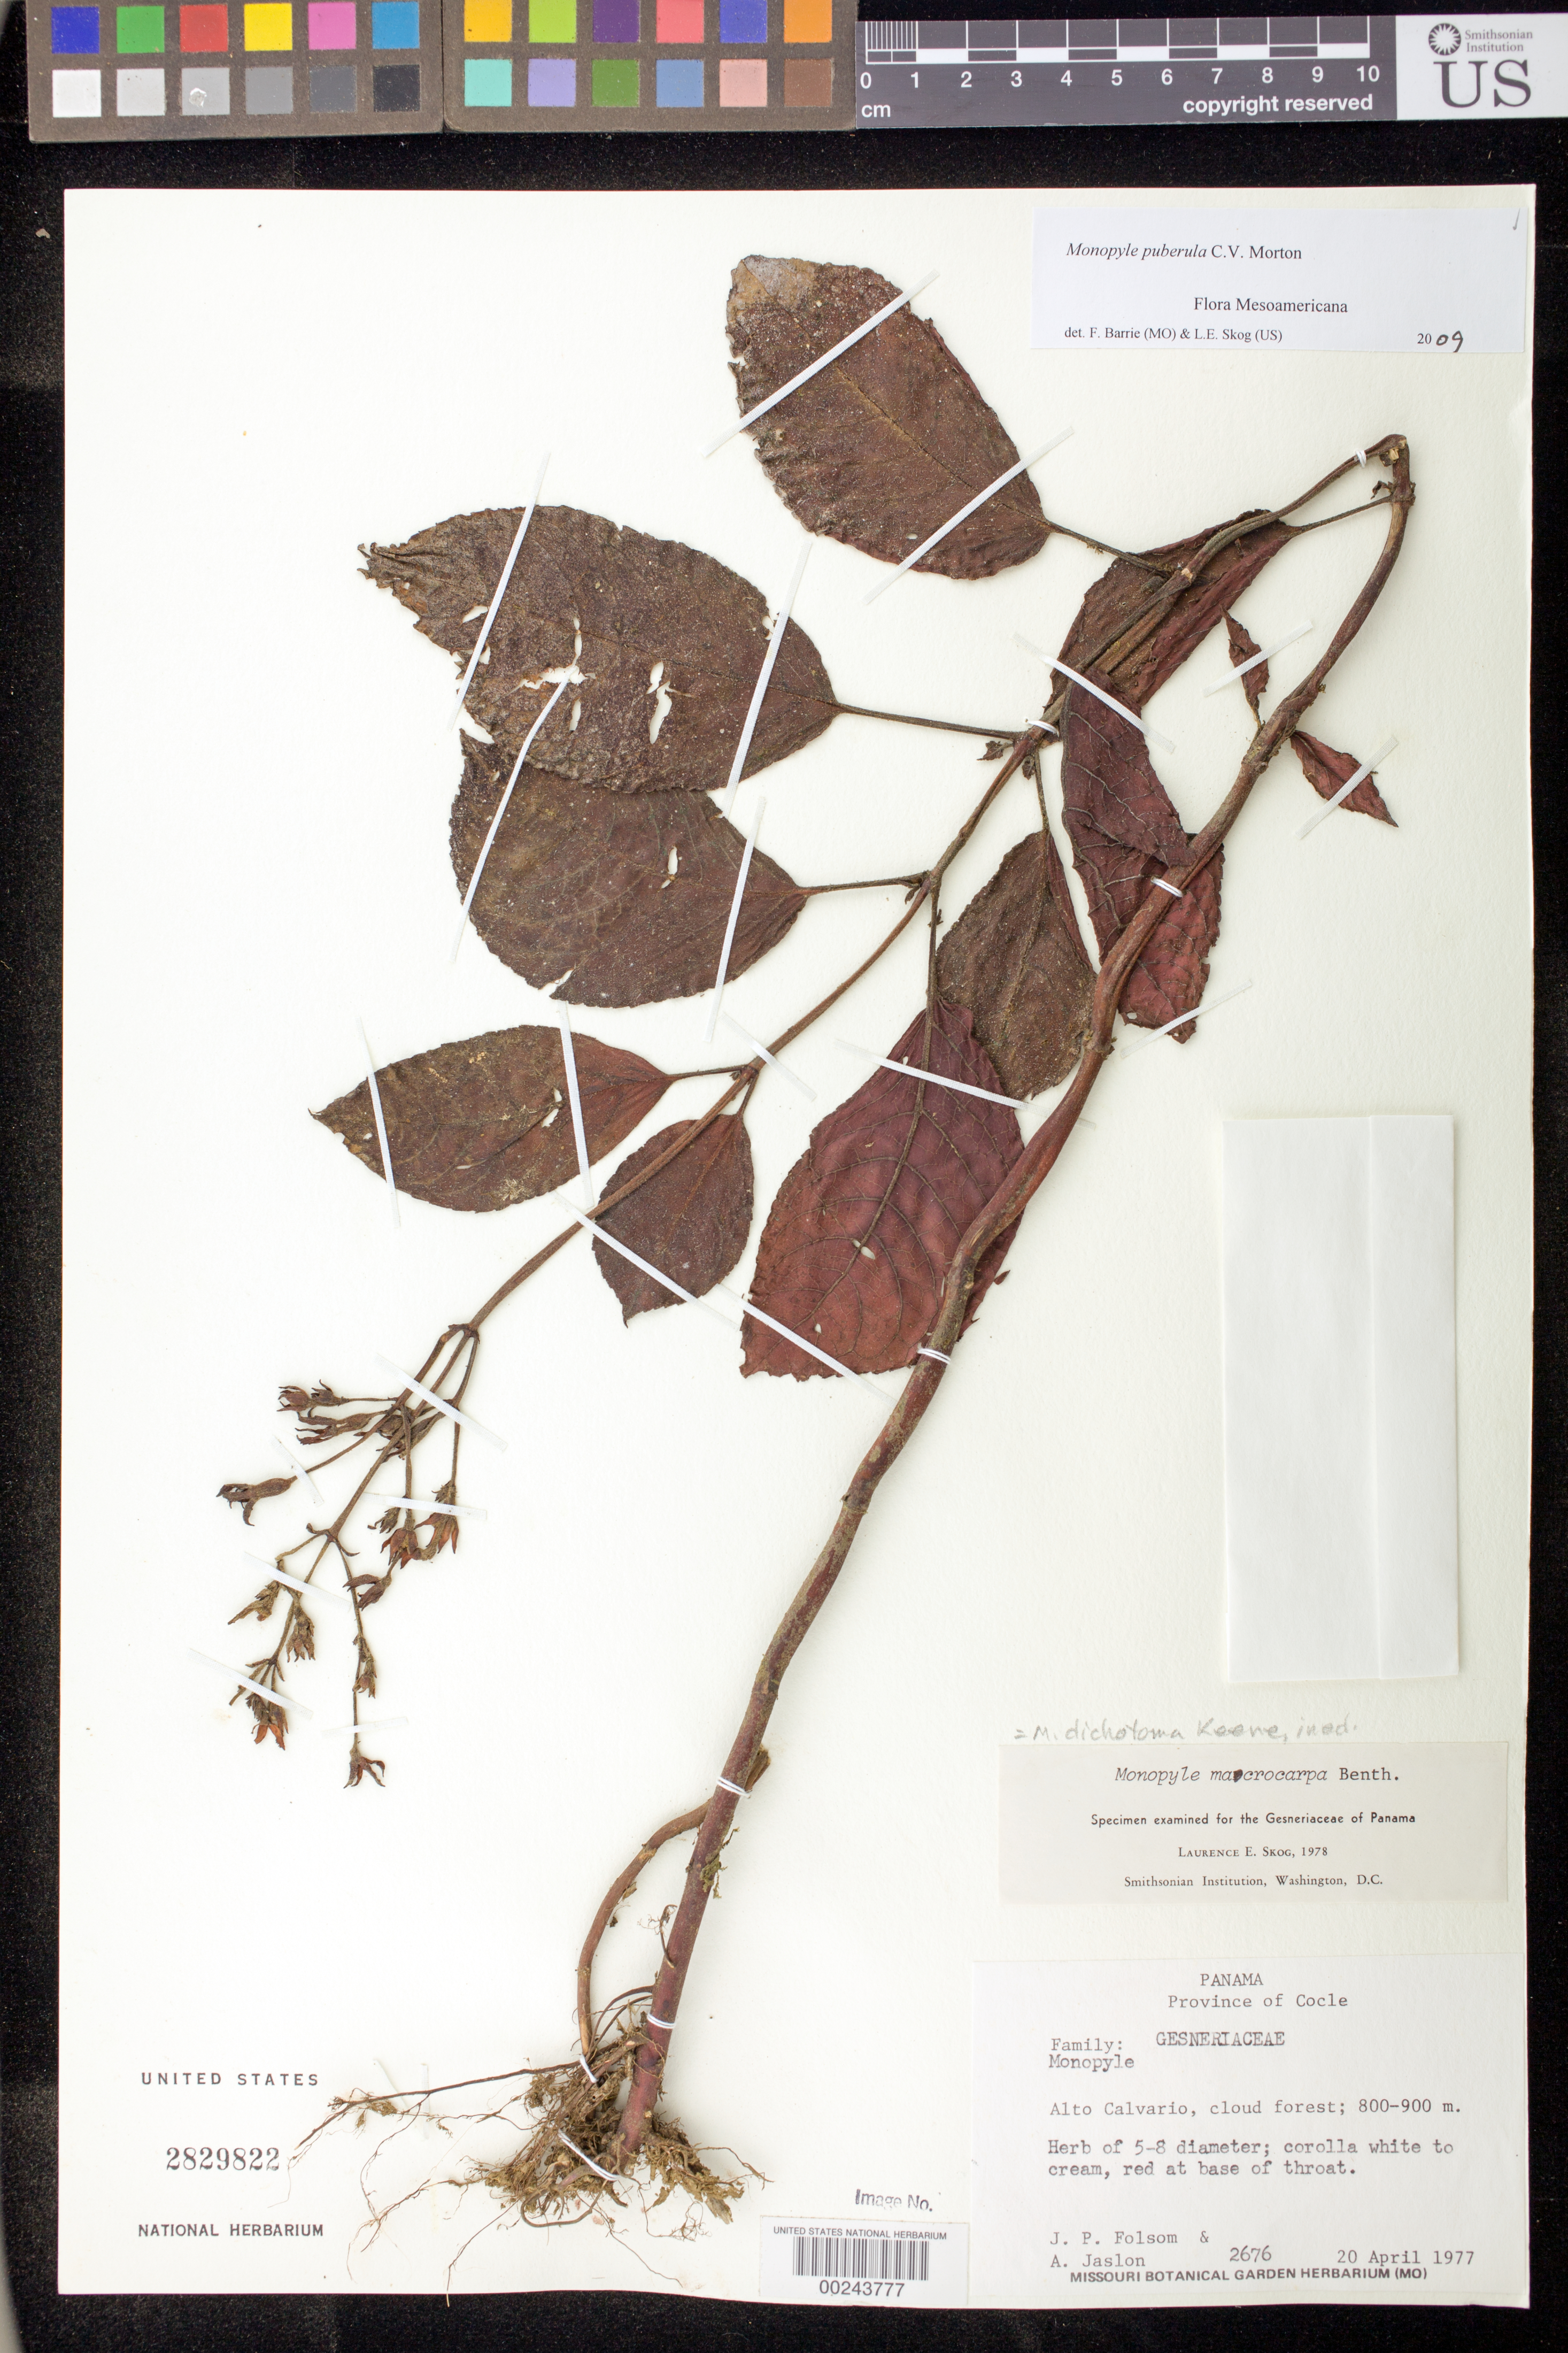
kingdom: Plantae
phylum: Tracheophyta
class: Magnoliopsida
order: Lamiales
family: Gesneriaceae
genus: Monopyle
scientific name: Monopyle puberula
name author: C.V. Morton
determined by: Barrie, F. R.; Skog, Laurence E.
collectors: J. P. Folsom & A. Jaslon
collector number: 2676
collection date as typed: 20 Apr 1977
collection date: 1977-04-20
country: Panama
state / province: Coclé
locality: Alto Calvario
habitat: Cloud forest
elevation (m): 800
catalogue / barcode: US 2829822